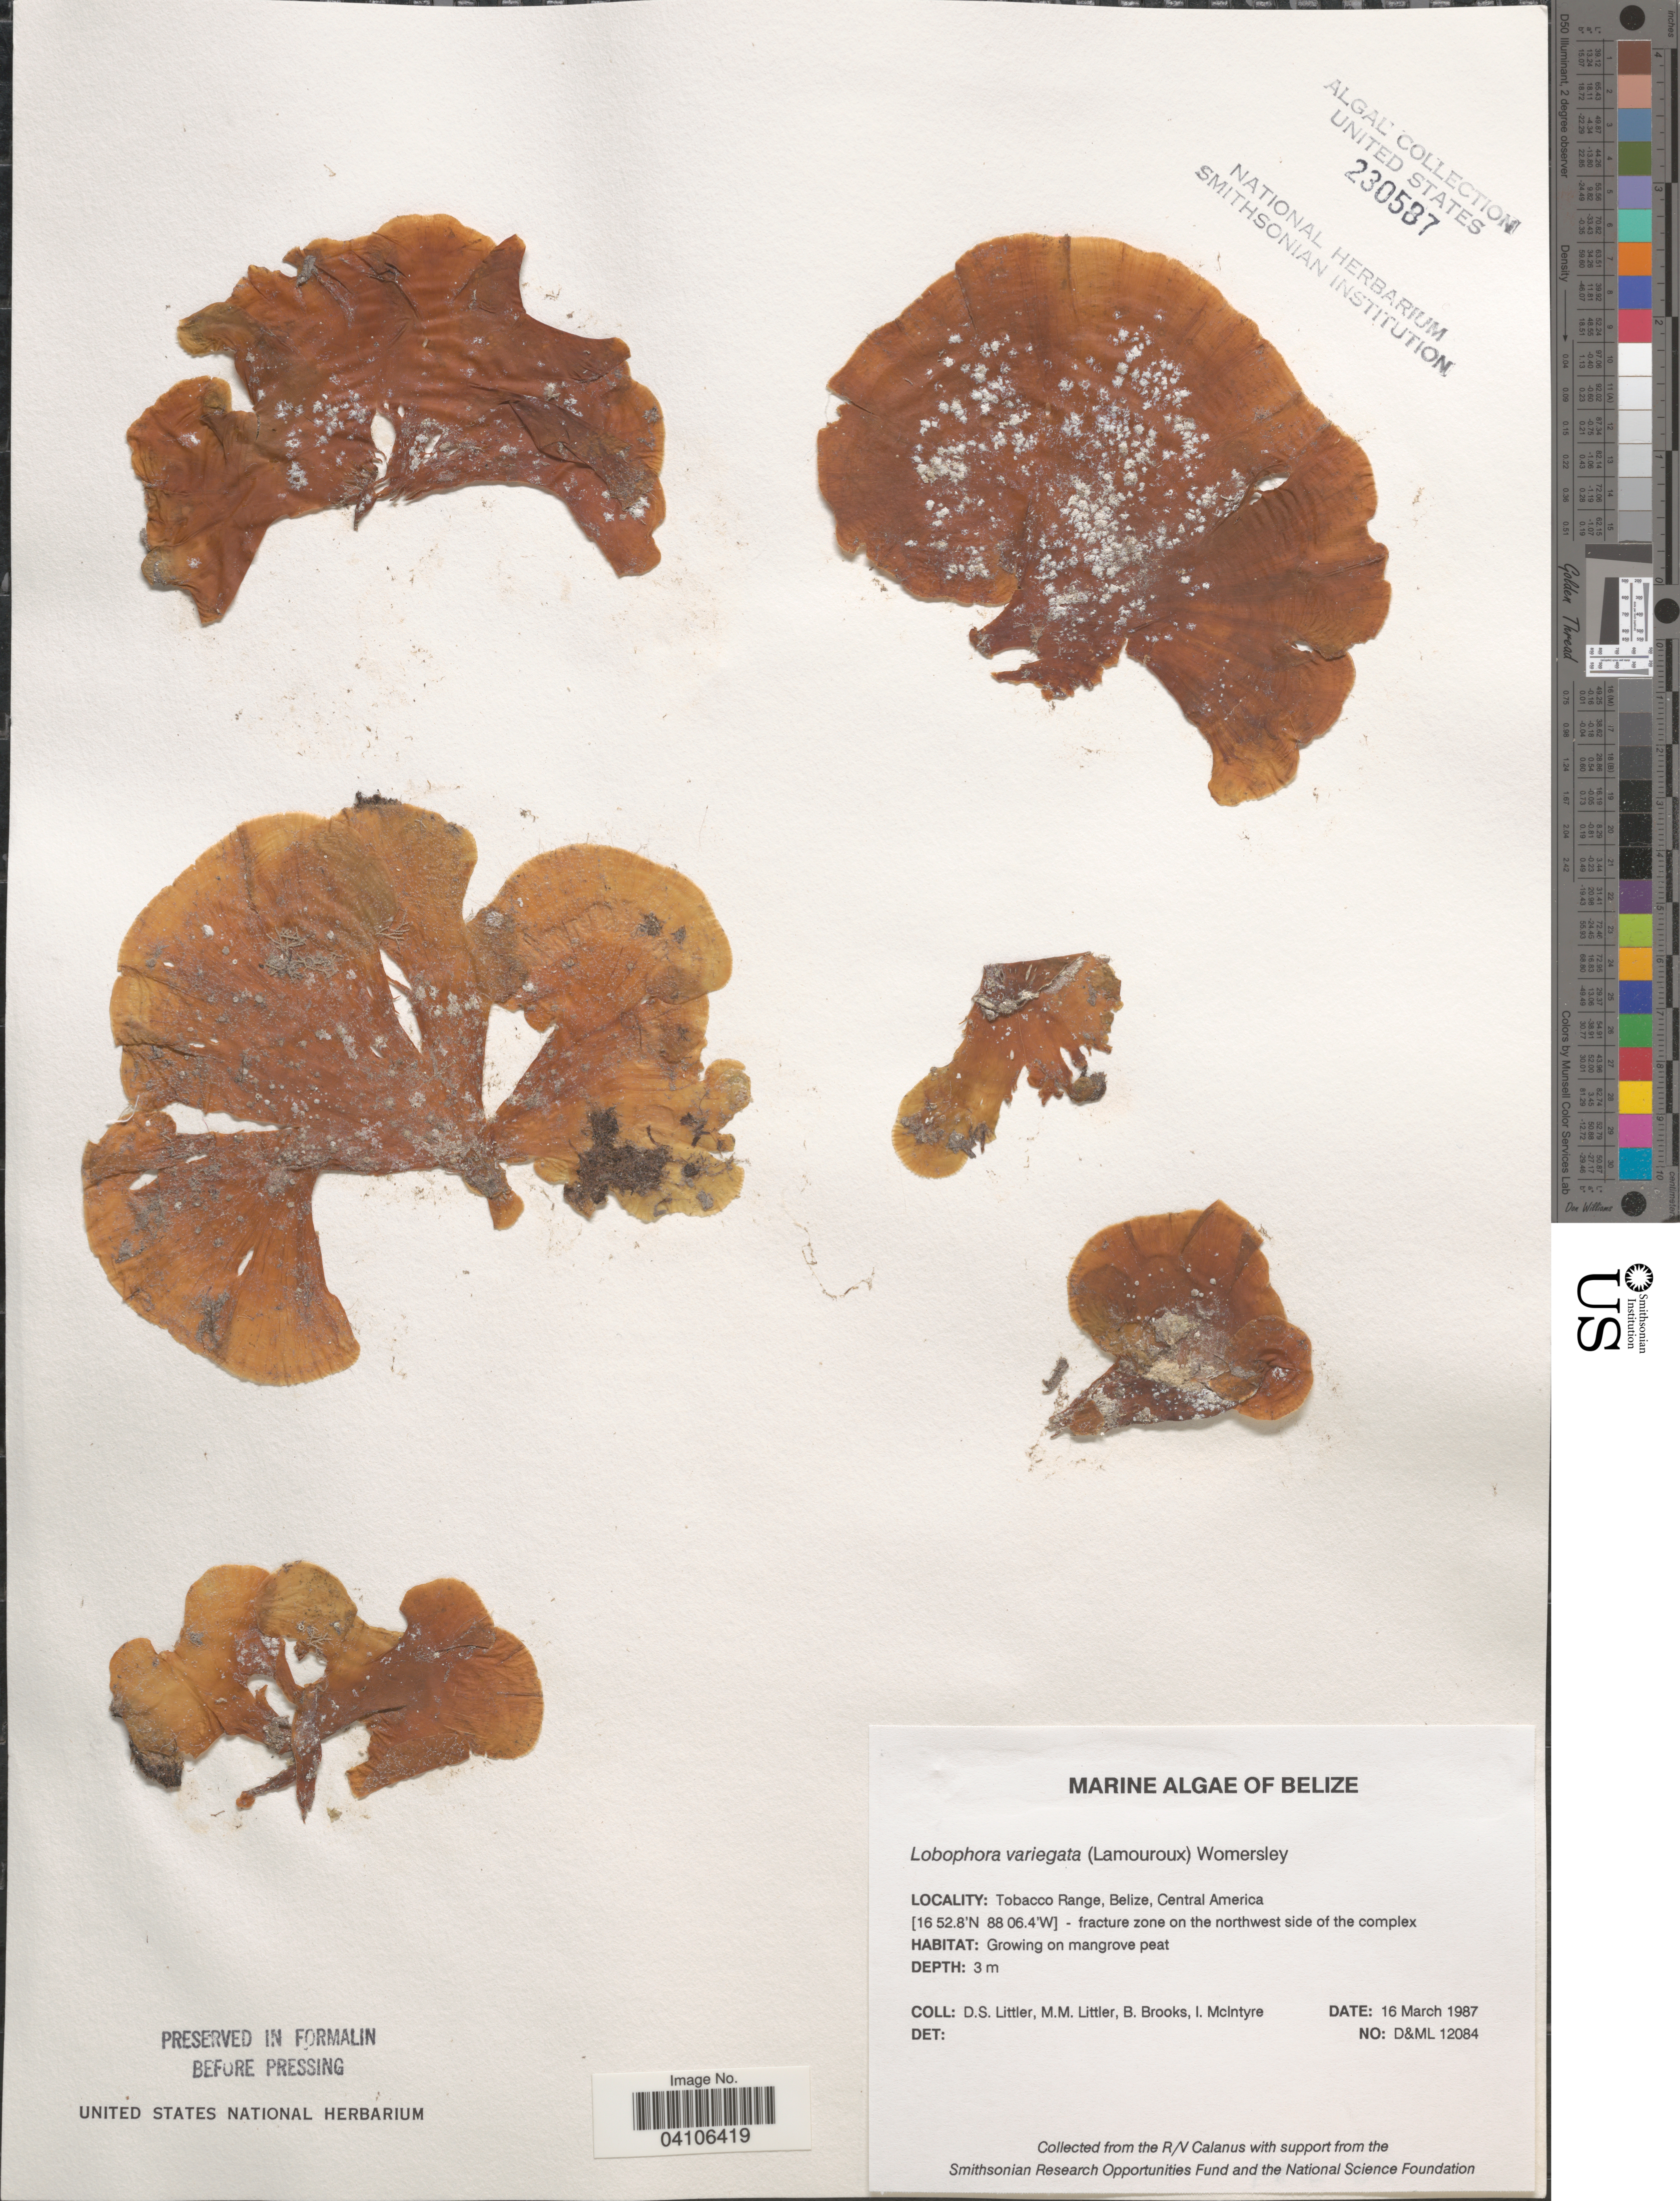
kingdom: Chromista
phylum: Ochrophyta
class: Phaeophyceae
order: Dictyotales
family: Dictyotaceae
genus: Lobophora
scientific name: Lobophora variegata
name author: (J.V.Lamouroux) Womersley & E.C. Oliveira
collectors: D. S. Littler, B. Brooks & I. McIntyre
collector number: D&ML12084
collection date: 1987-03-16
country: Belize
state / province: Belize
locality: Tobacco Range.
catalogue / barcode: US 230587